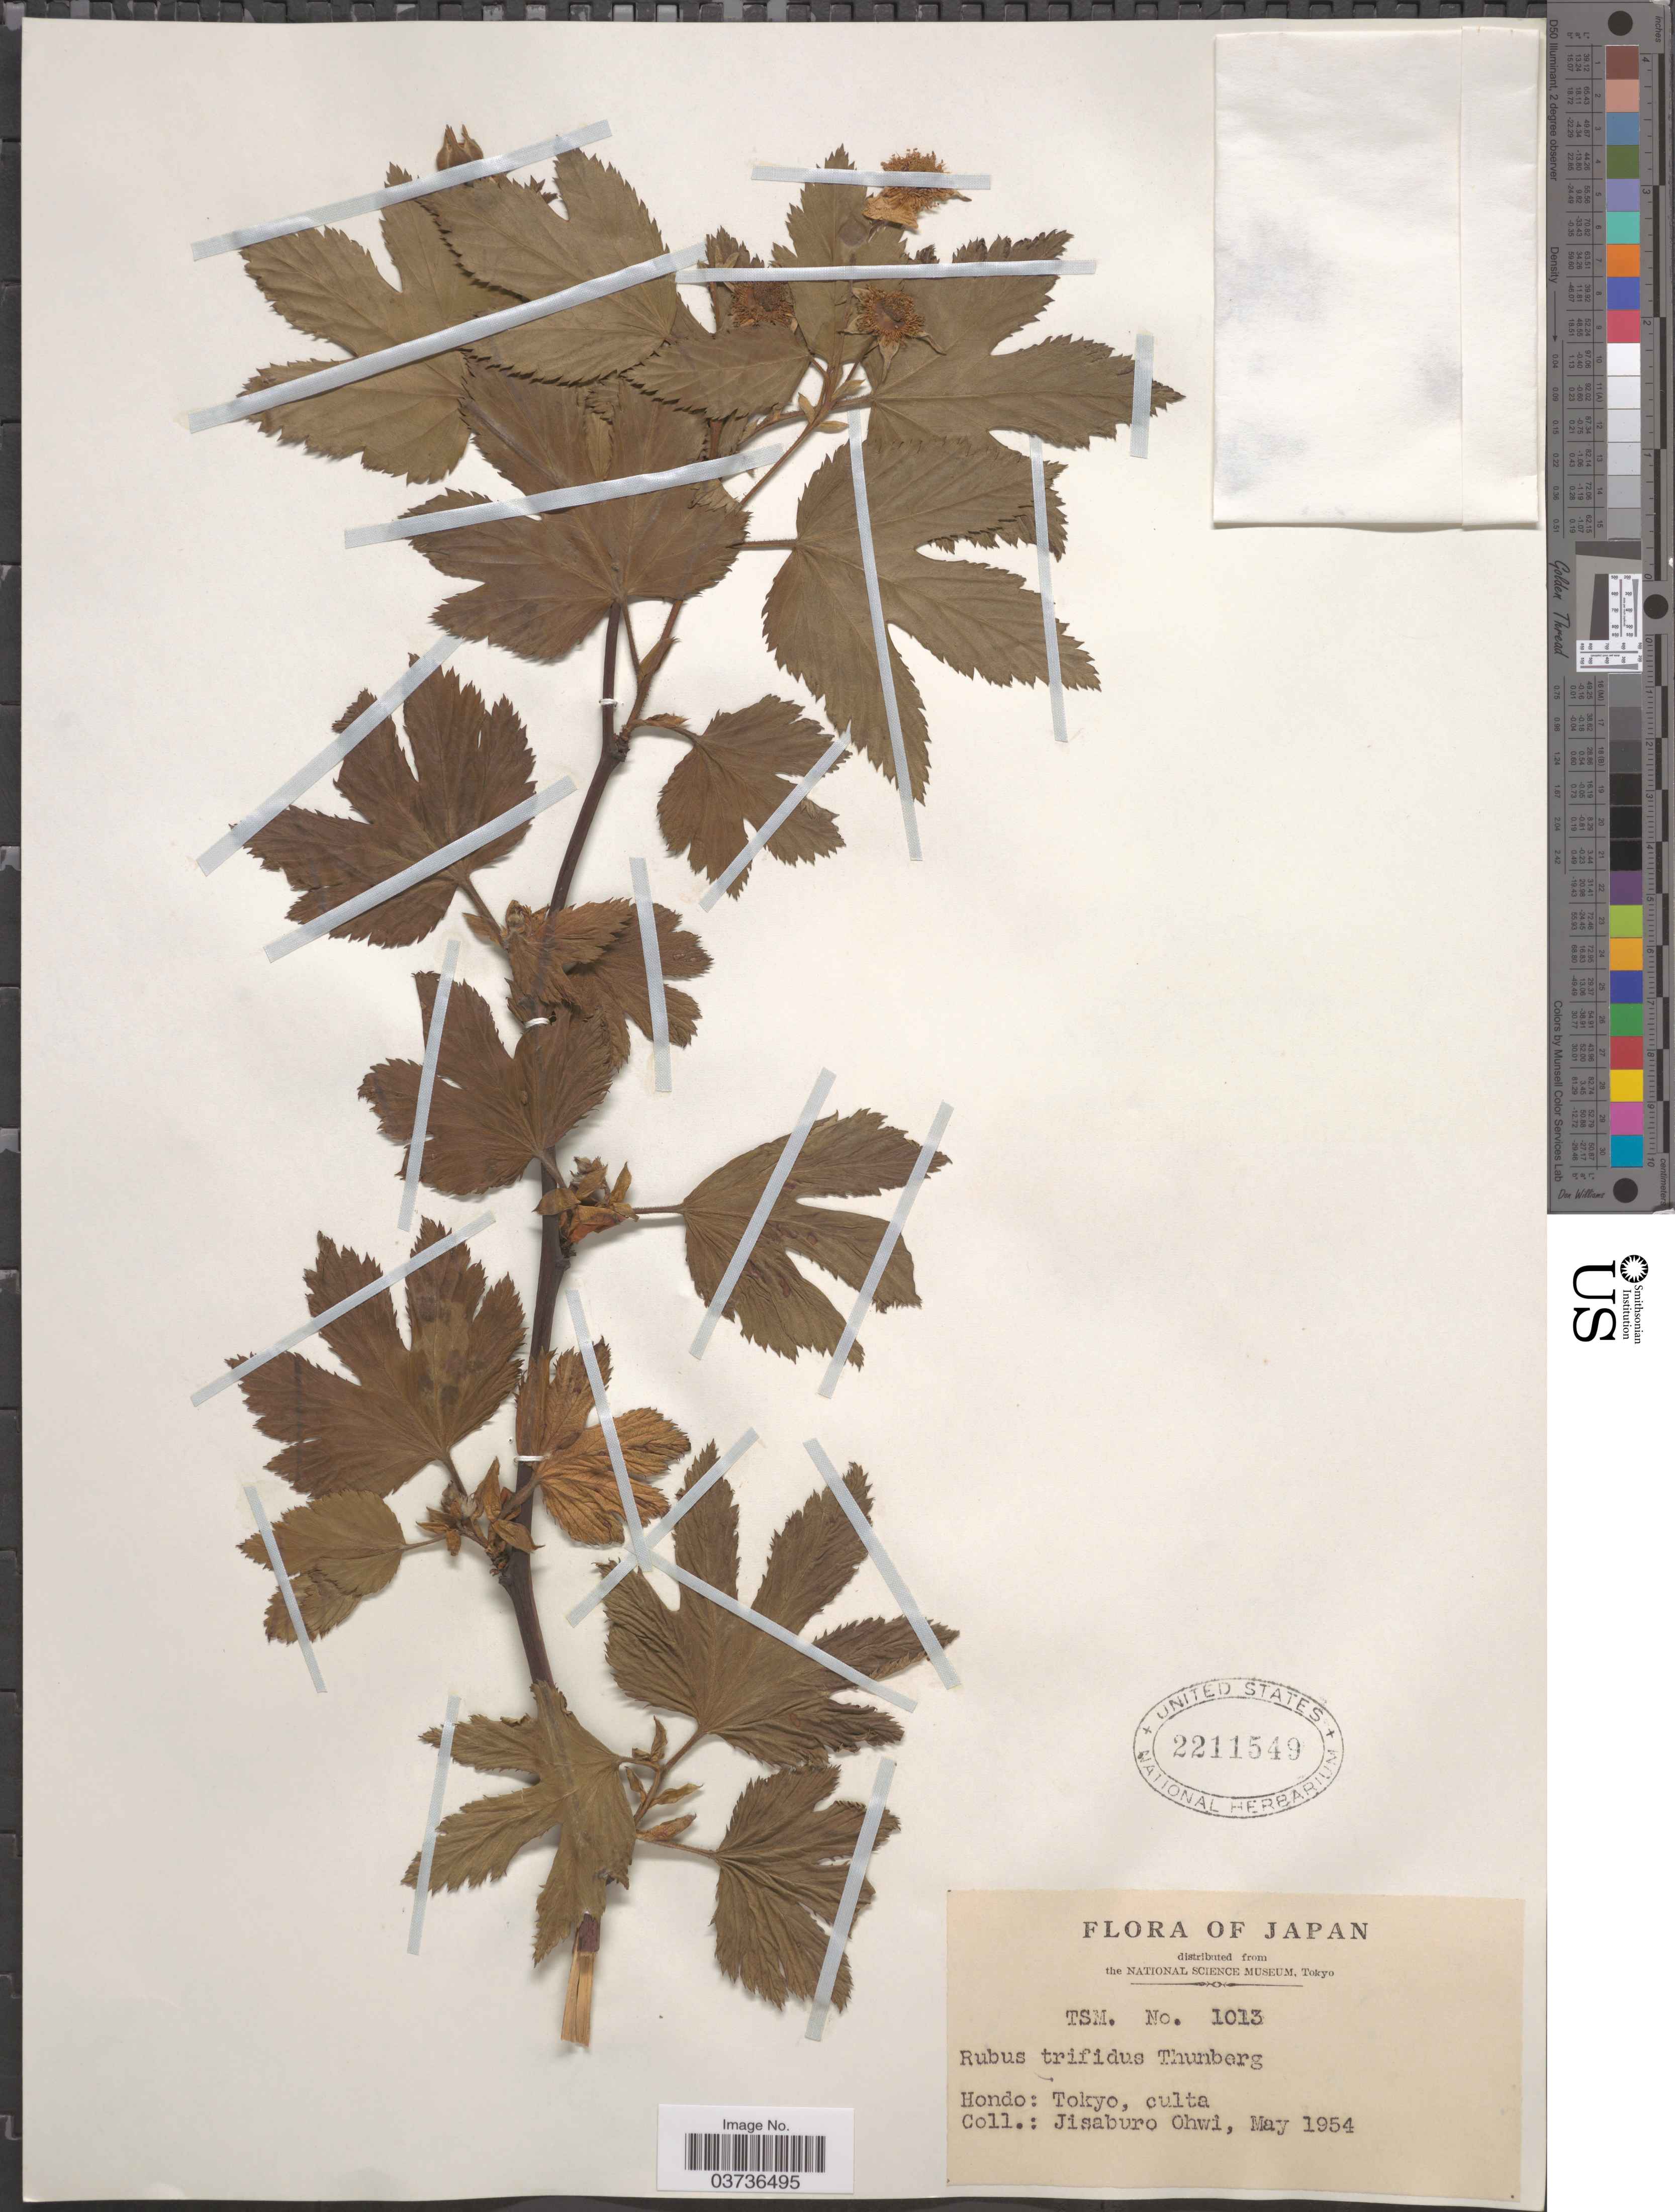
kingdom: Plantae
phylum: Tracheophyta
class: Magnoliopsida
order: Rosales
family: Rosaceae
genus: Rubus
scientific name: Rubus trifidus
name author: Thunb.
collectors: J. Ohwi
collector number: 1013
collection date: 1954-05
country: Japan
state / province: Tokyo, Federal City of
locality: Hondo: Tokyo.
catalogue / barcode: US 2211549